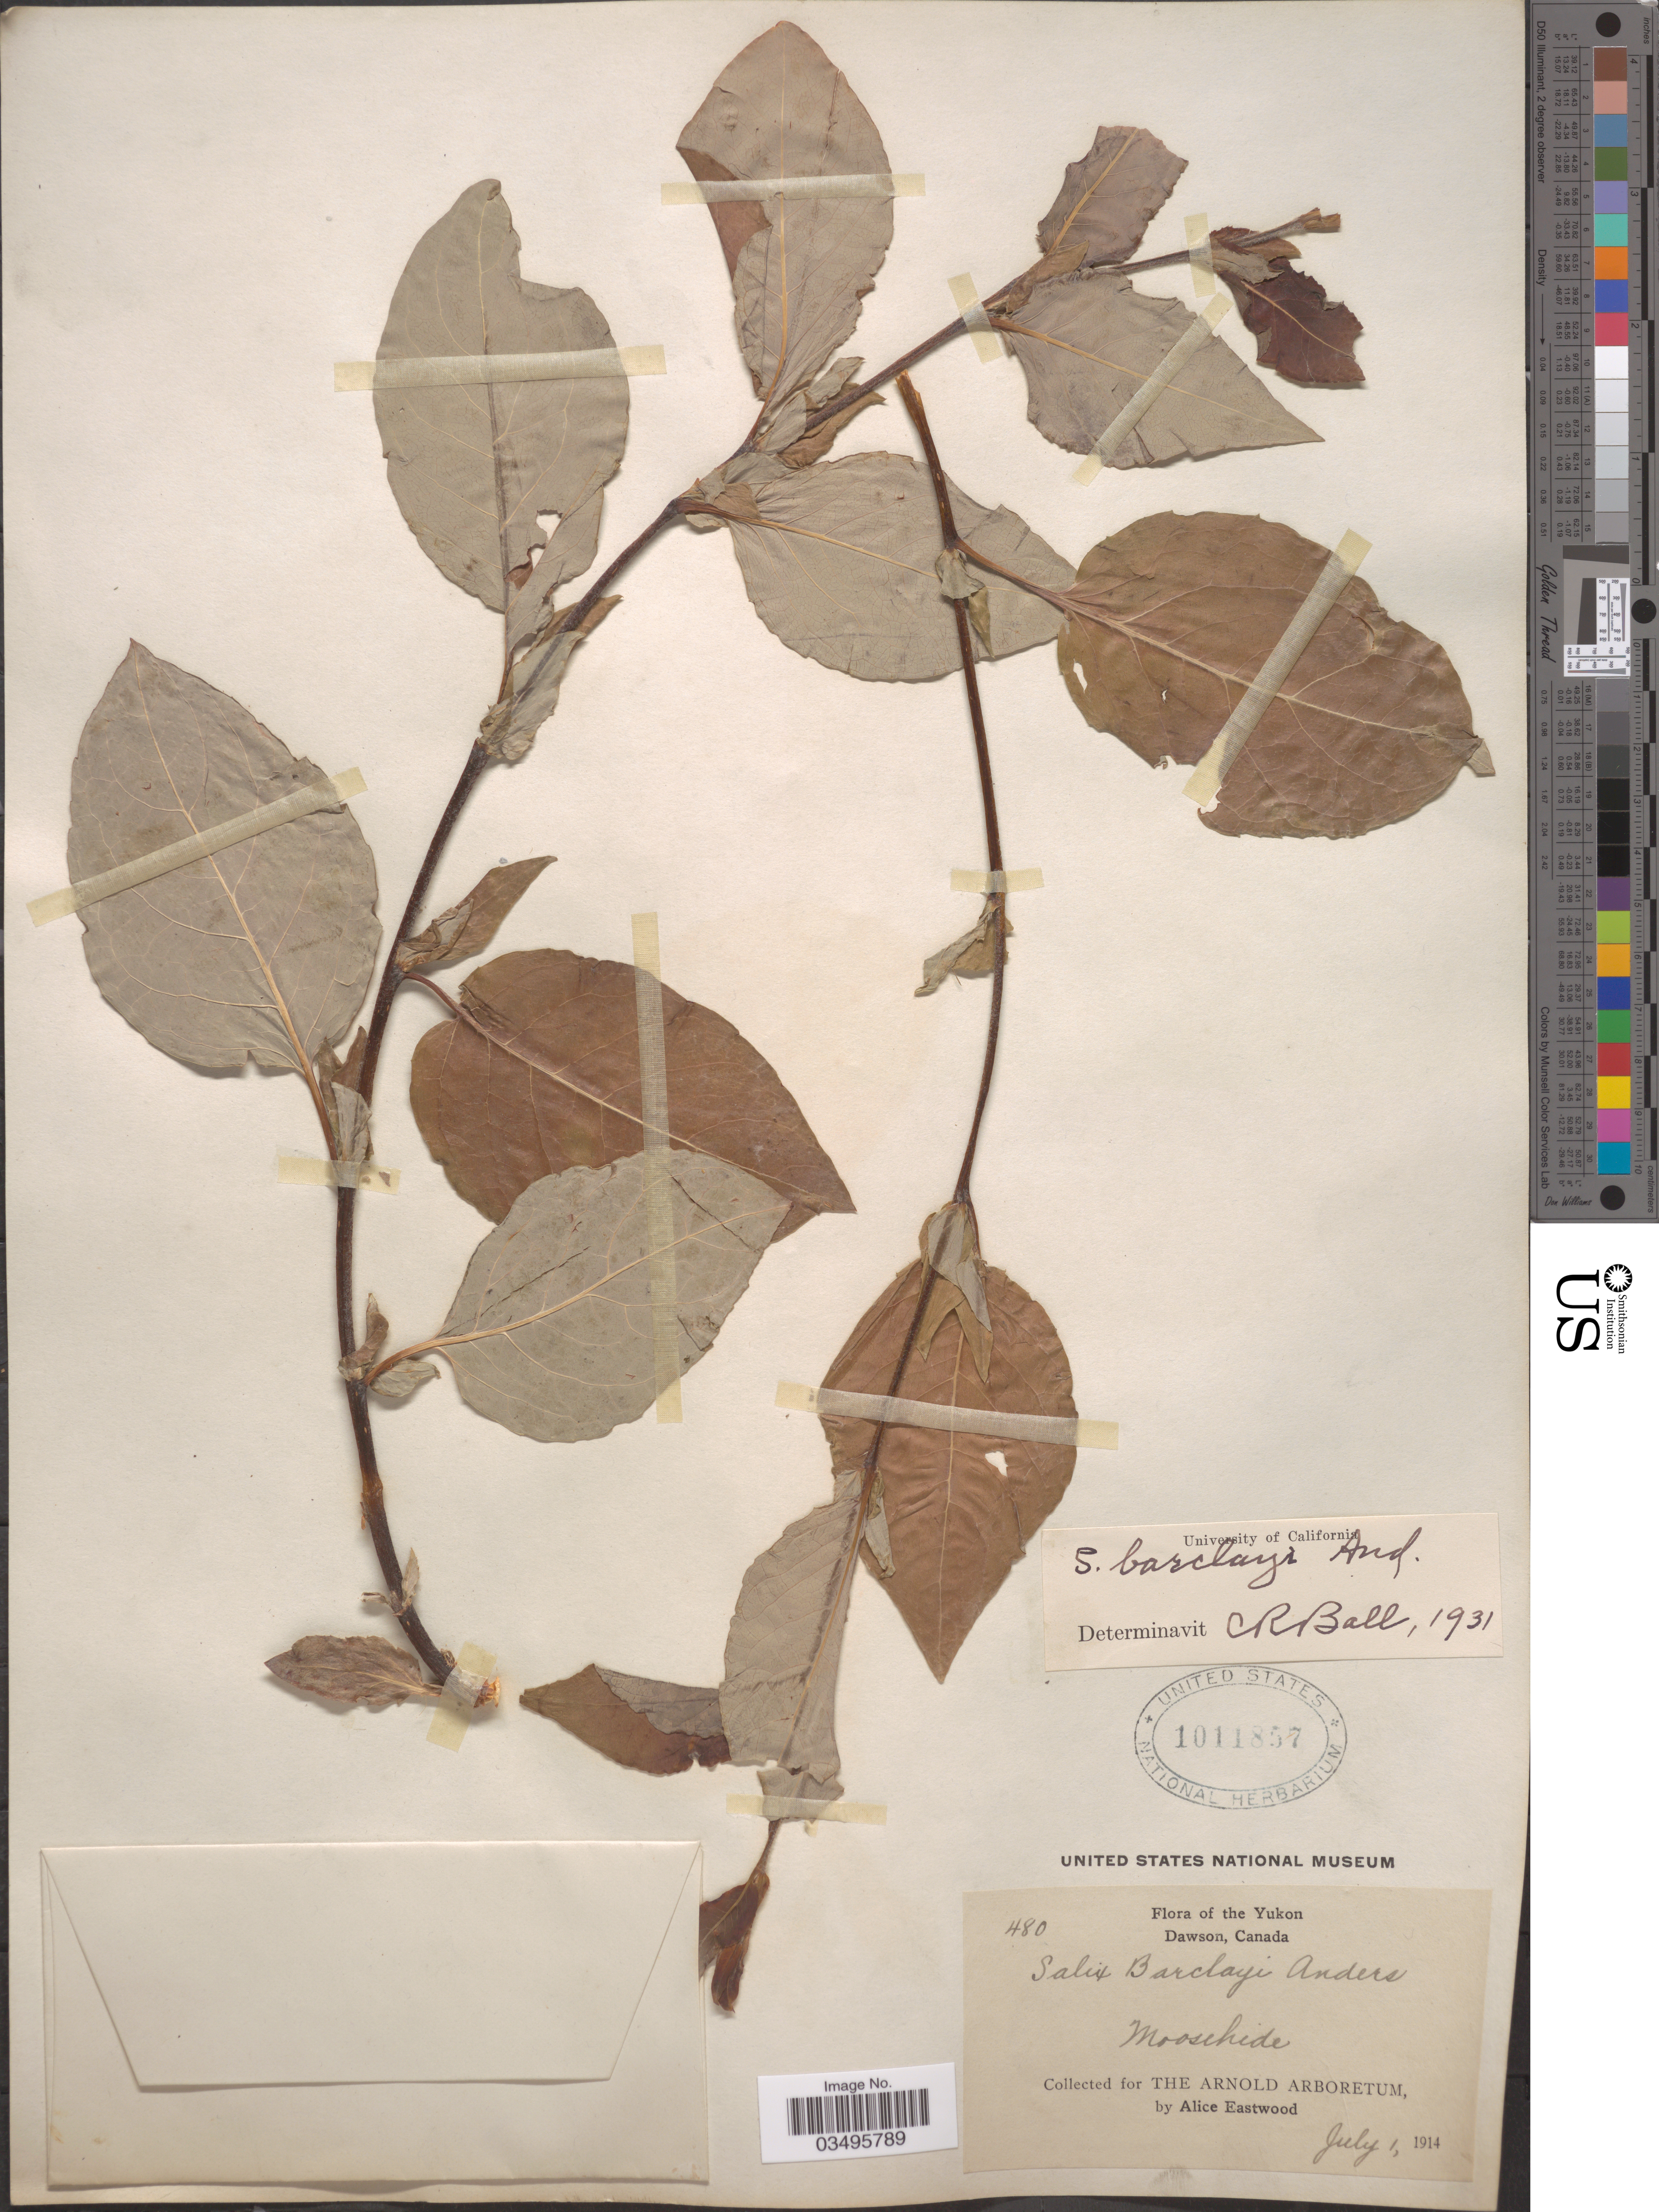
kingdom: Plantae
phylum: Tracheophyta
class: Magnoliopsida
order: Malpighiales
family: Salicaceae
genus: Salix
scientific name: Salix barclayi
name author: Andersson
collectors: A. Eastwood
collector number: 480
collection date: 1914-07-01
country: Canada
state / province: Yukon Territory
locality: Yukon. Dawson. Moosehide.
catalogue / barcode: US 1011857